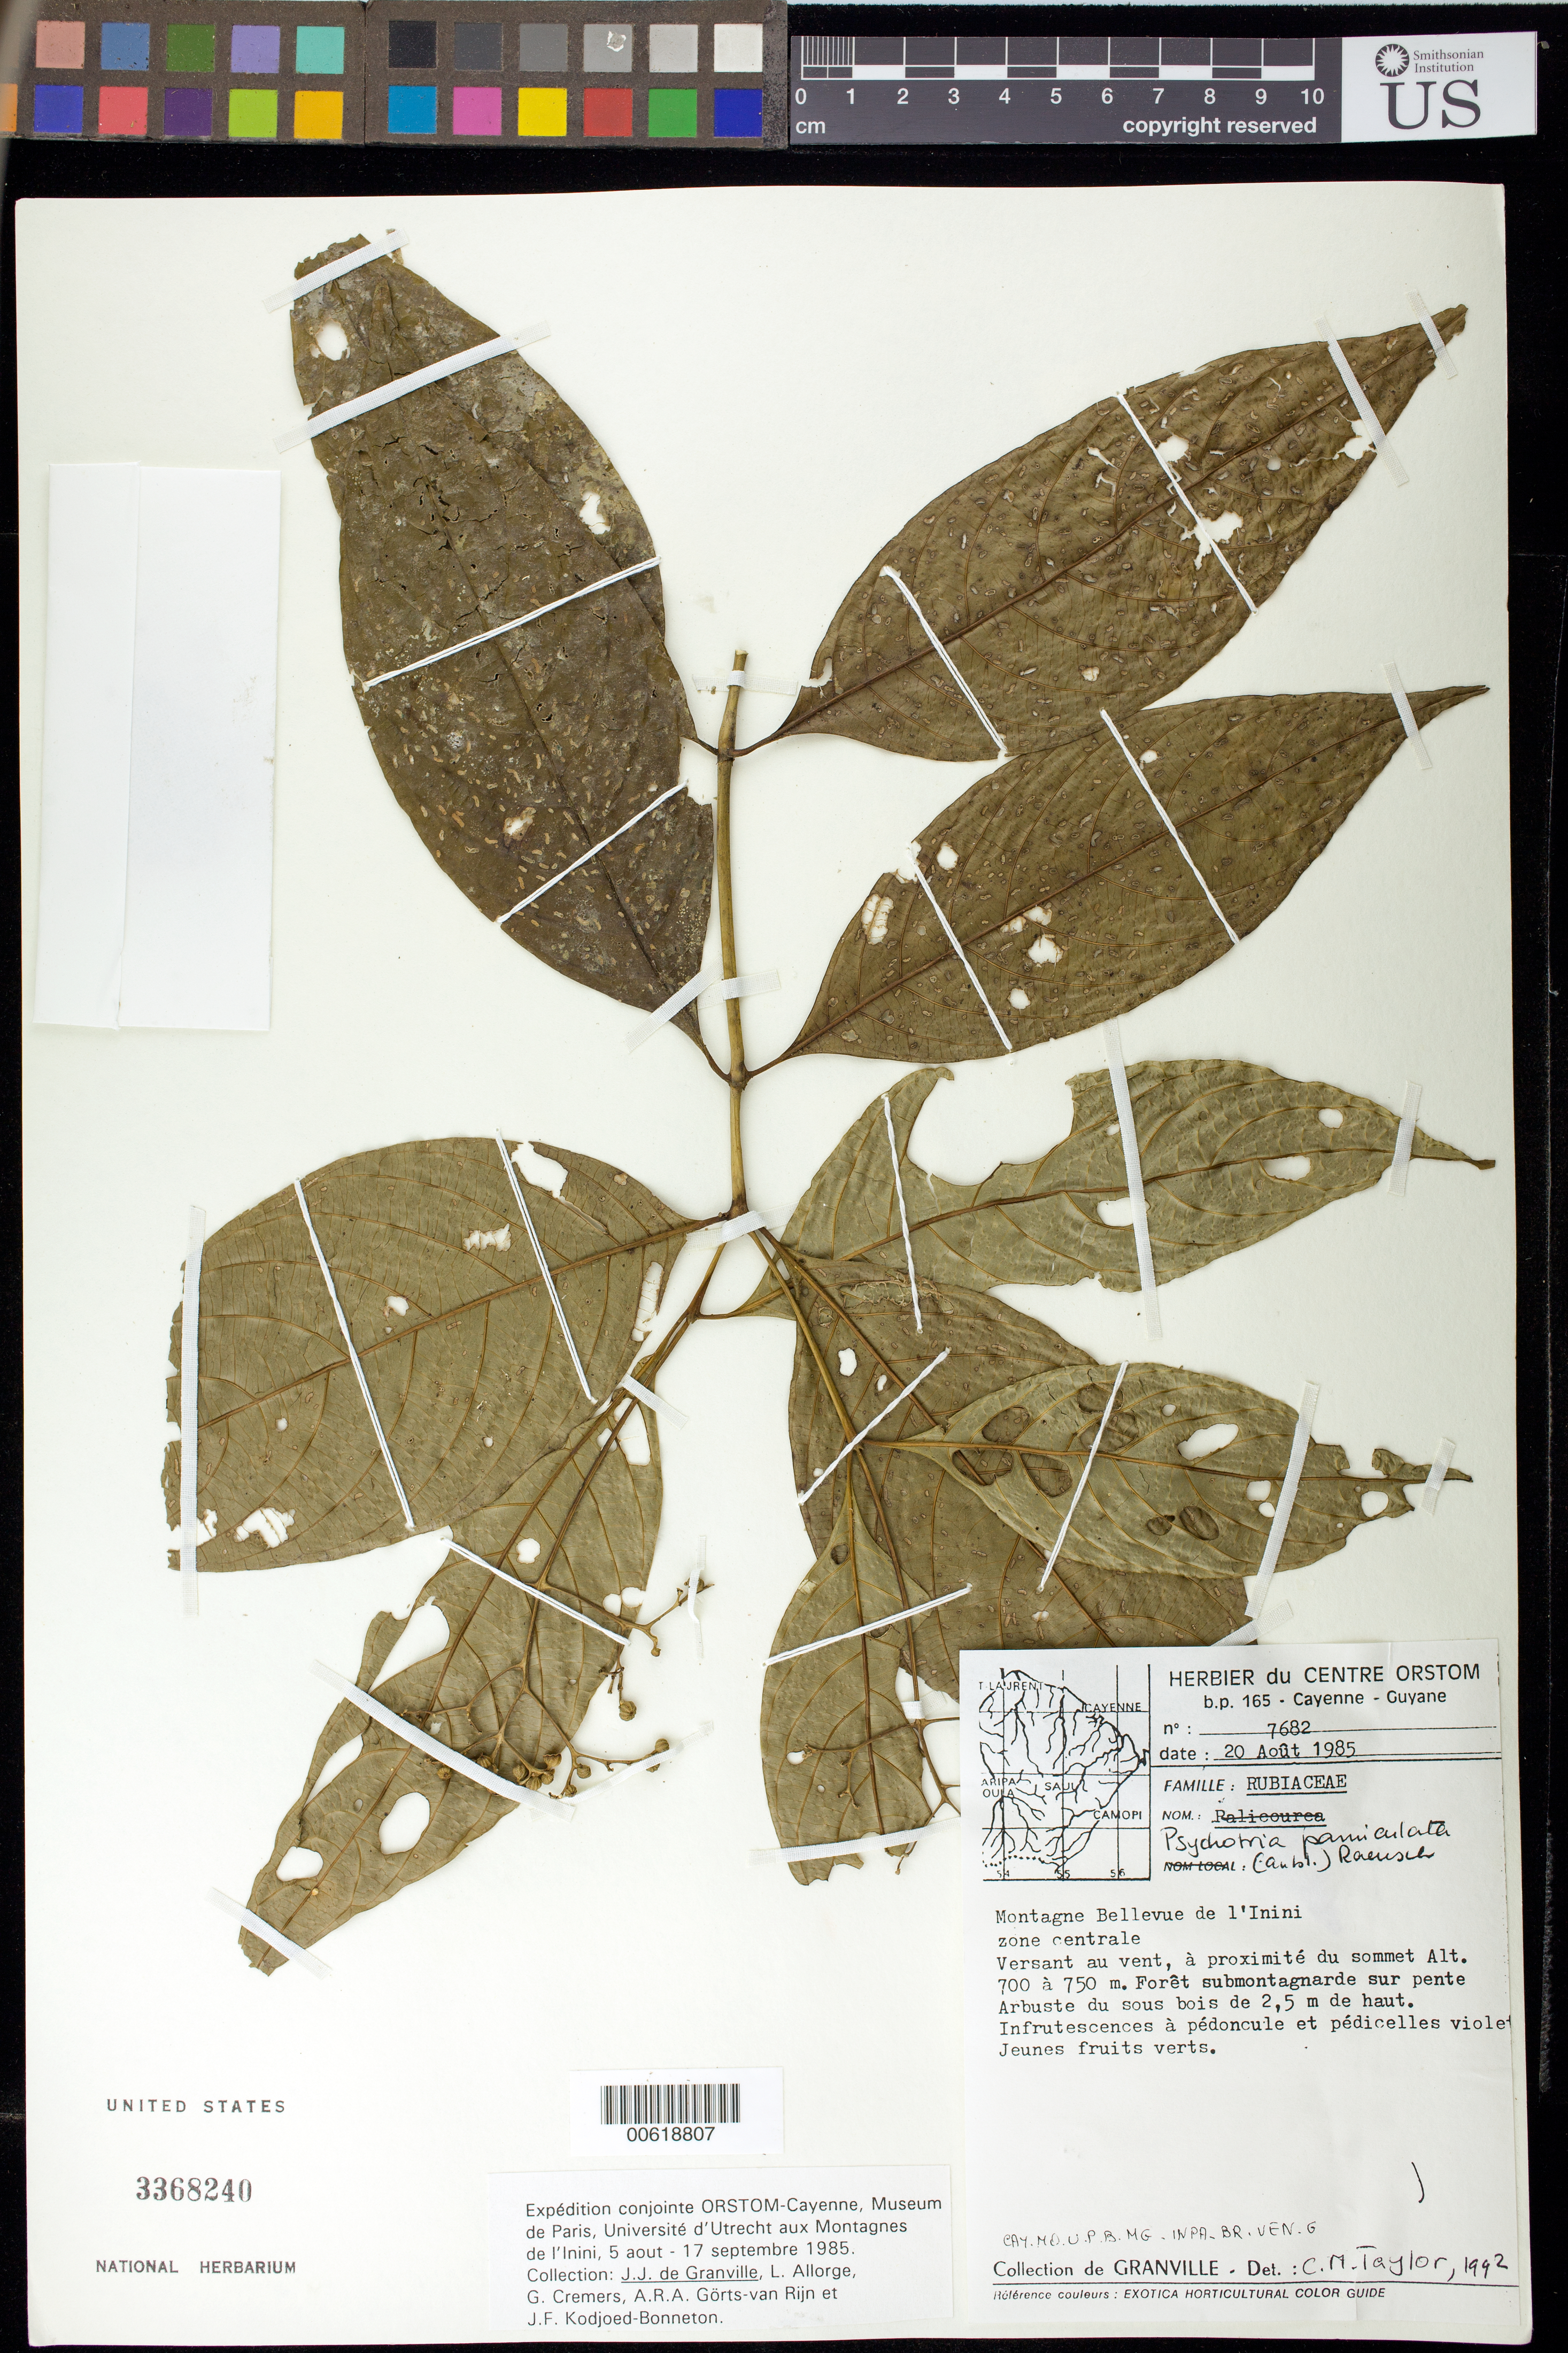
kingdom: Plantae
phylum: Tracheophyta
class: Magnoliopsida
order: Gentianales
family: Rubiaceae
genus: Palicourea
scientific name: Palicourea aubletii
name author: Delprete & J.H. Kirkbr.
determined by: Kirkbride, J. H., Jr.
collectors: J.-J. de Granville, L. Allorge, G. Cremers, A. .R. A. Görts-van Rijn & J. Kodjoed-Bonneton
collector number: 7682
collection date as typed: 20-Aug-85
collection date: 1985-08-20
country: French Guiana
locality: Montagnes Bellevue de l'Inini, zone centrale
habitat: Forêt submontagnarde sur pente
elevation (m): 700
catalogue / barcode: US 3368240